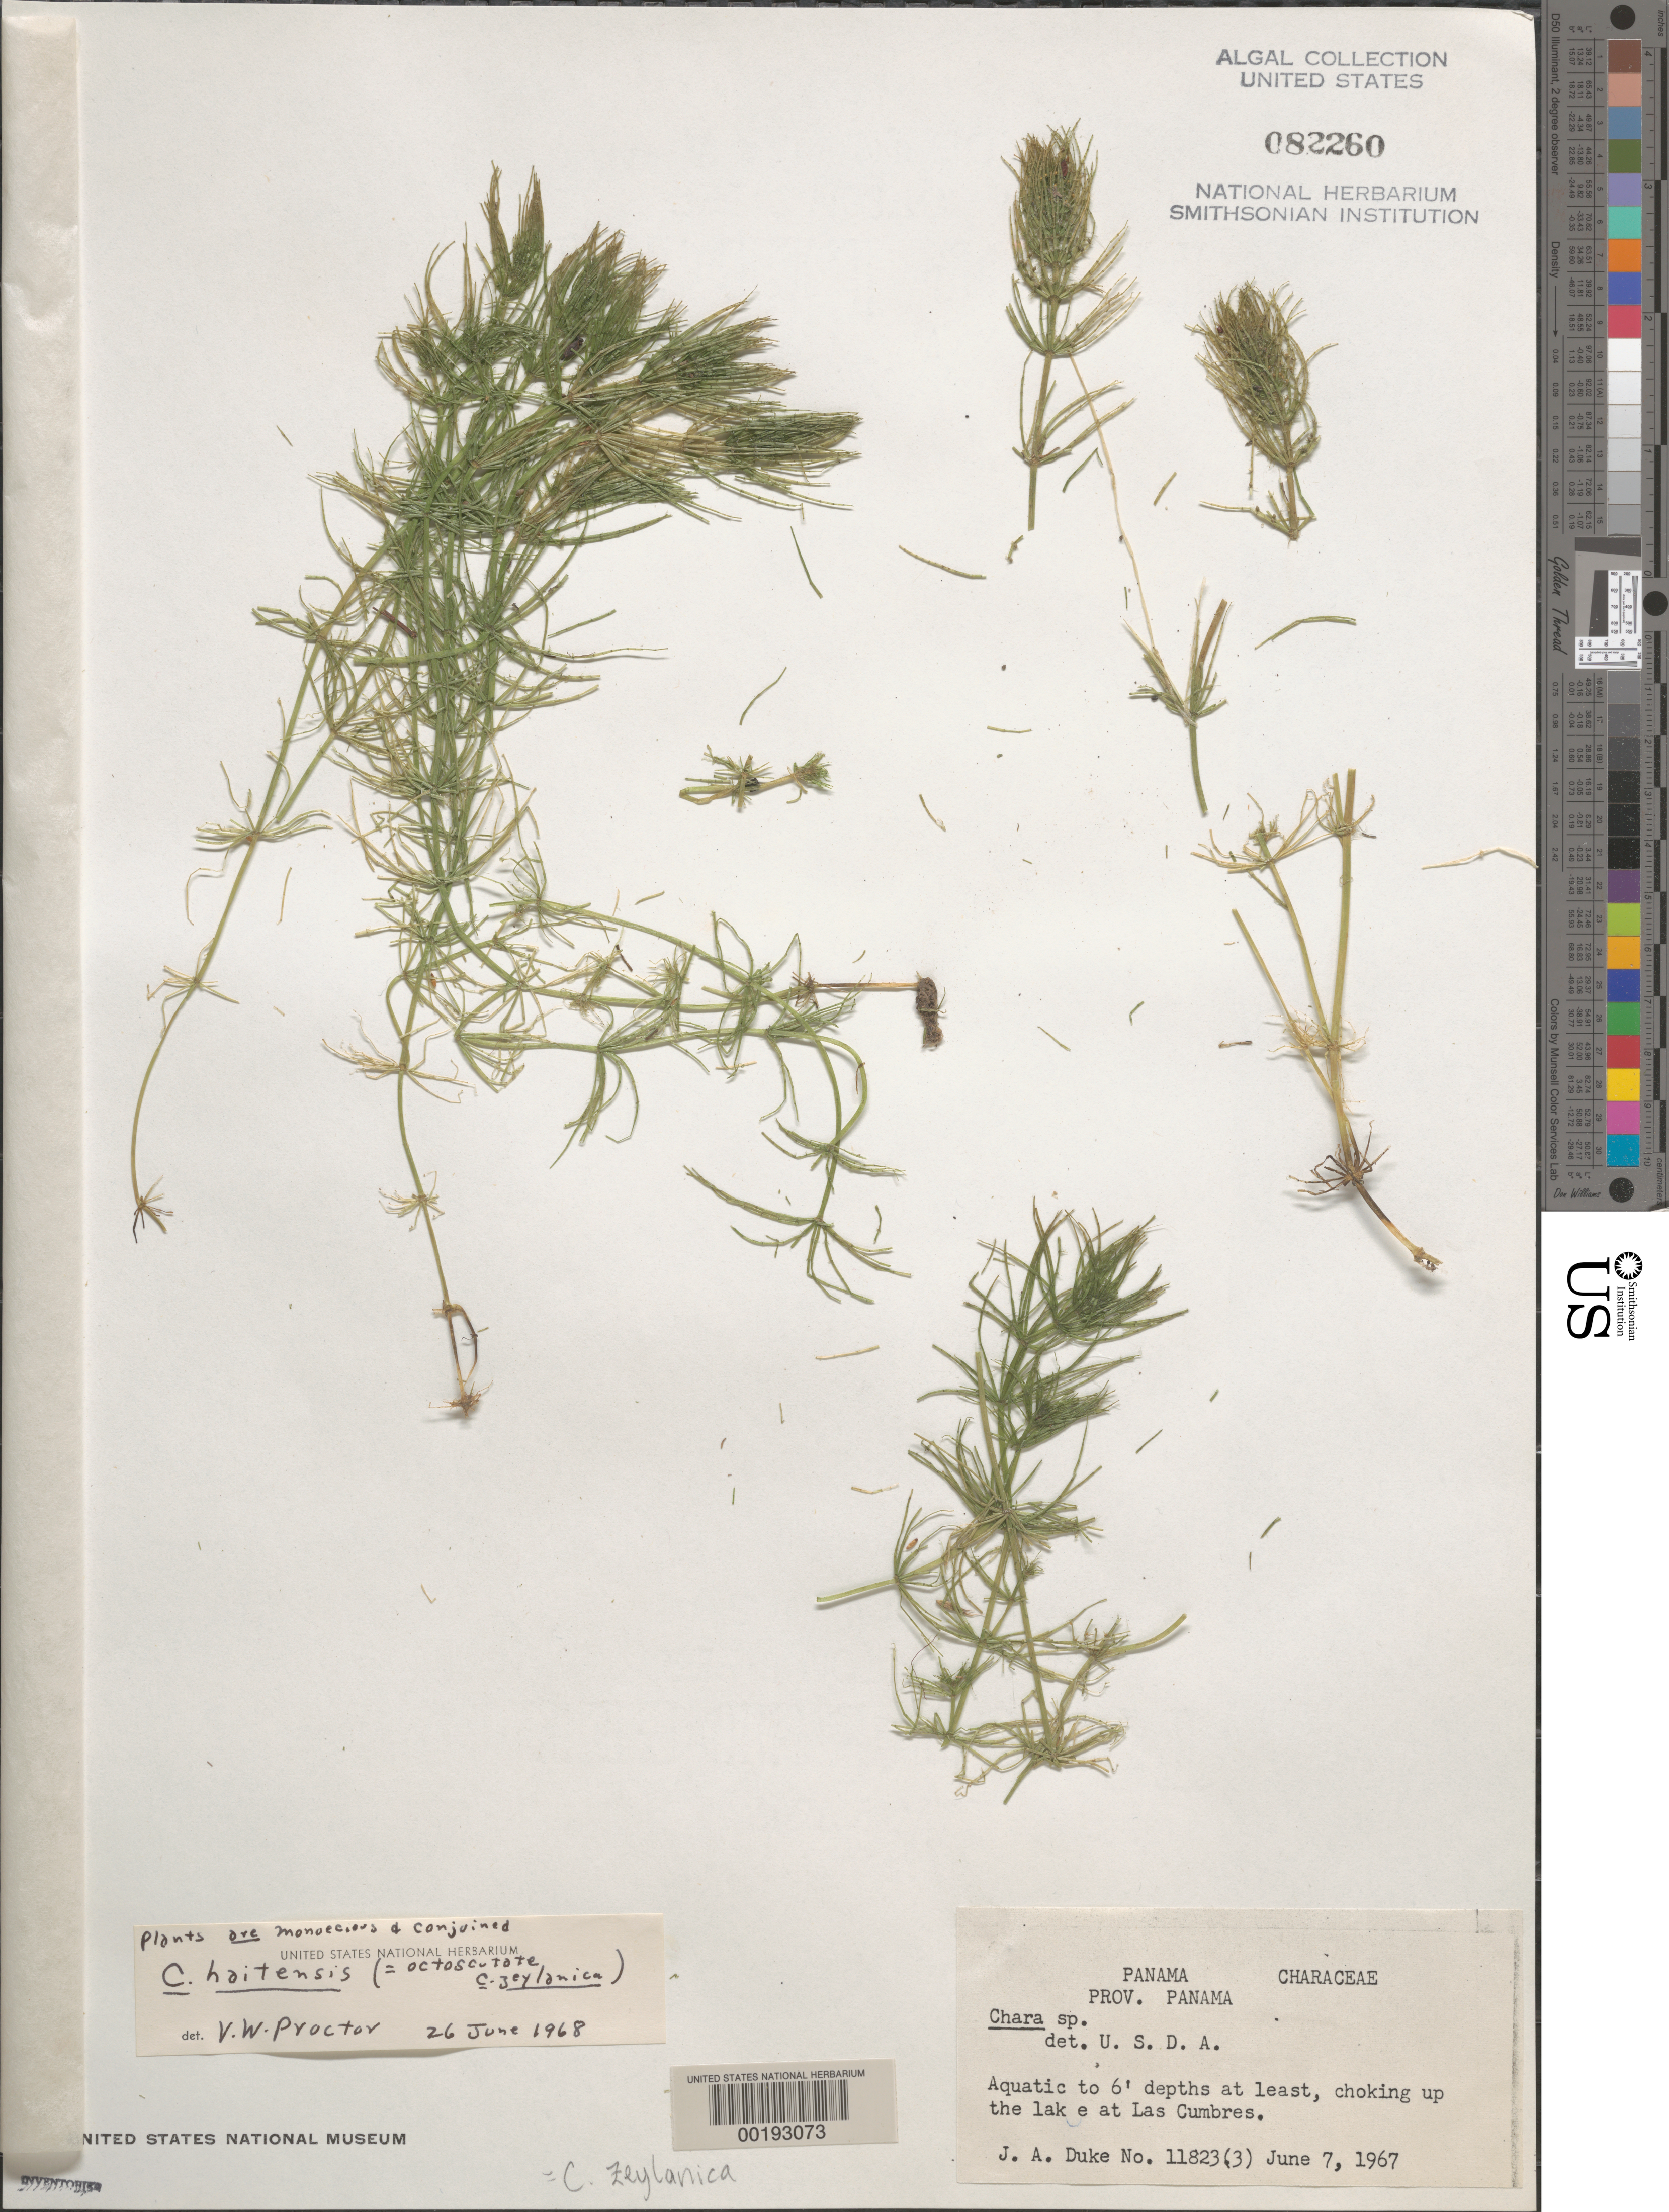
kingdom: Plantae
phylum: Charophyta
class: Charophyceae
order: Charales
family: Characeae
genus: Chara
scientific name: Chara zeylanica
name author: J.G. Klein ex Willd.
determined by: Proctor, V. W.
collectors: J. A. Duke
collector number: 11823(3)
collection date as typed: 07 Jun 1967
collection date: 1967-06-07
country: Panama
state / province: Panamá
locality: Las Cumbes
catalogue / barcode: US 82260